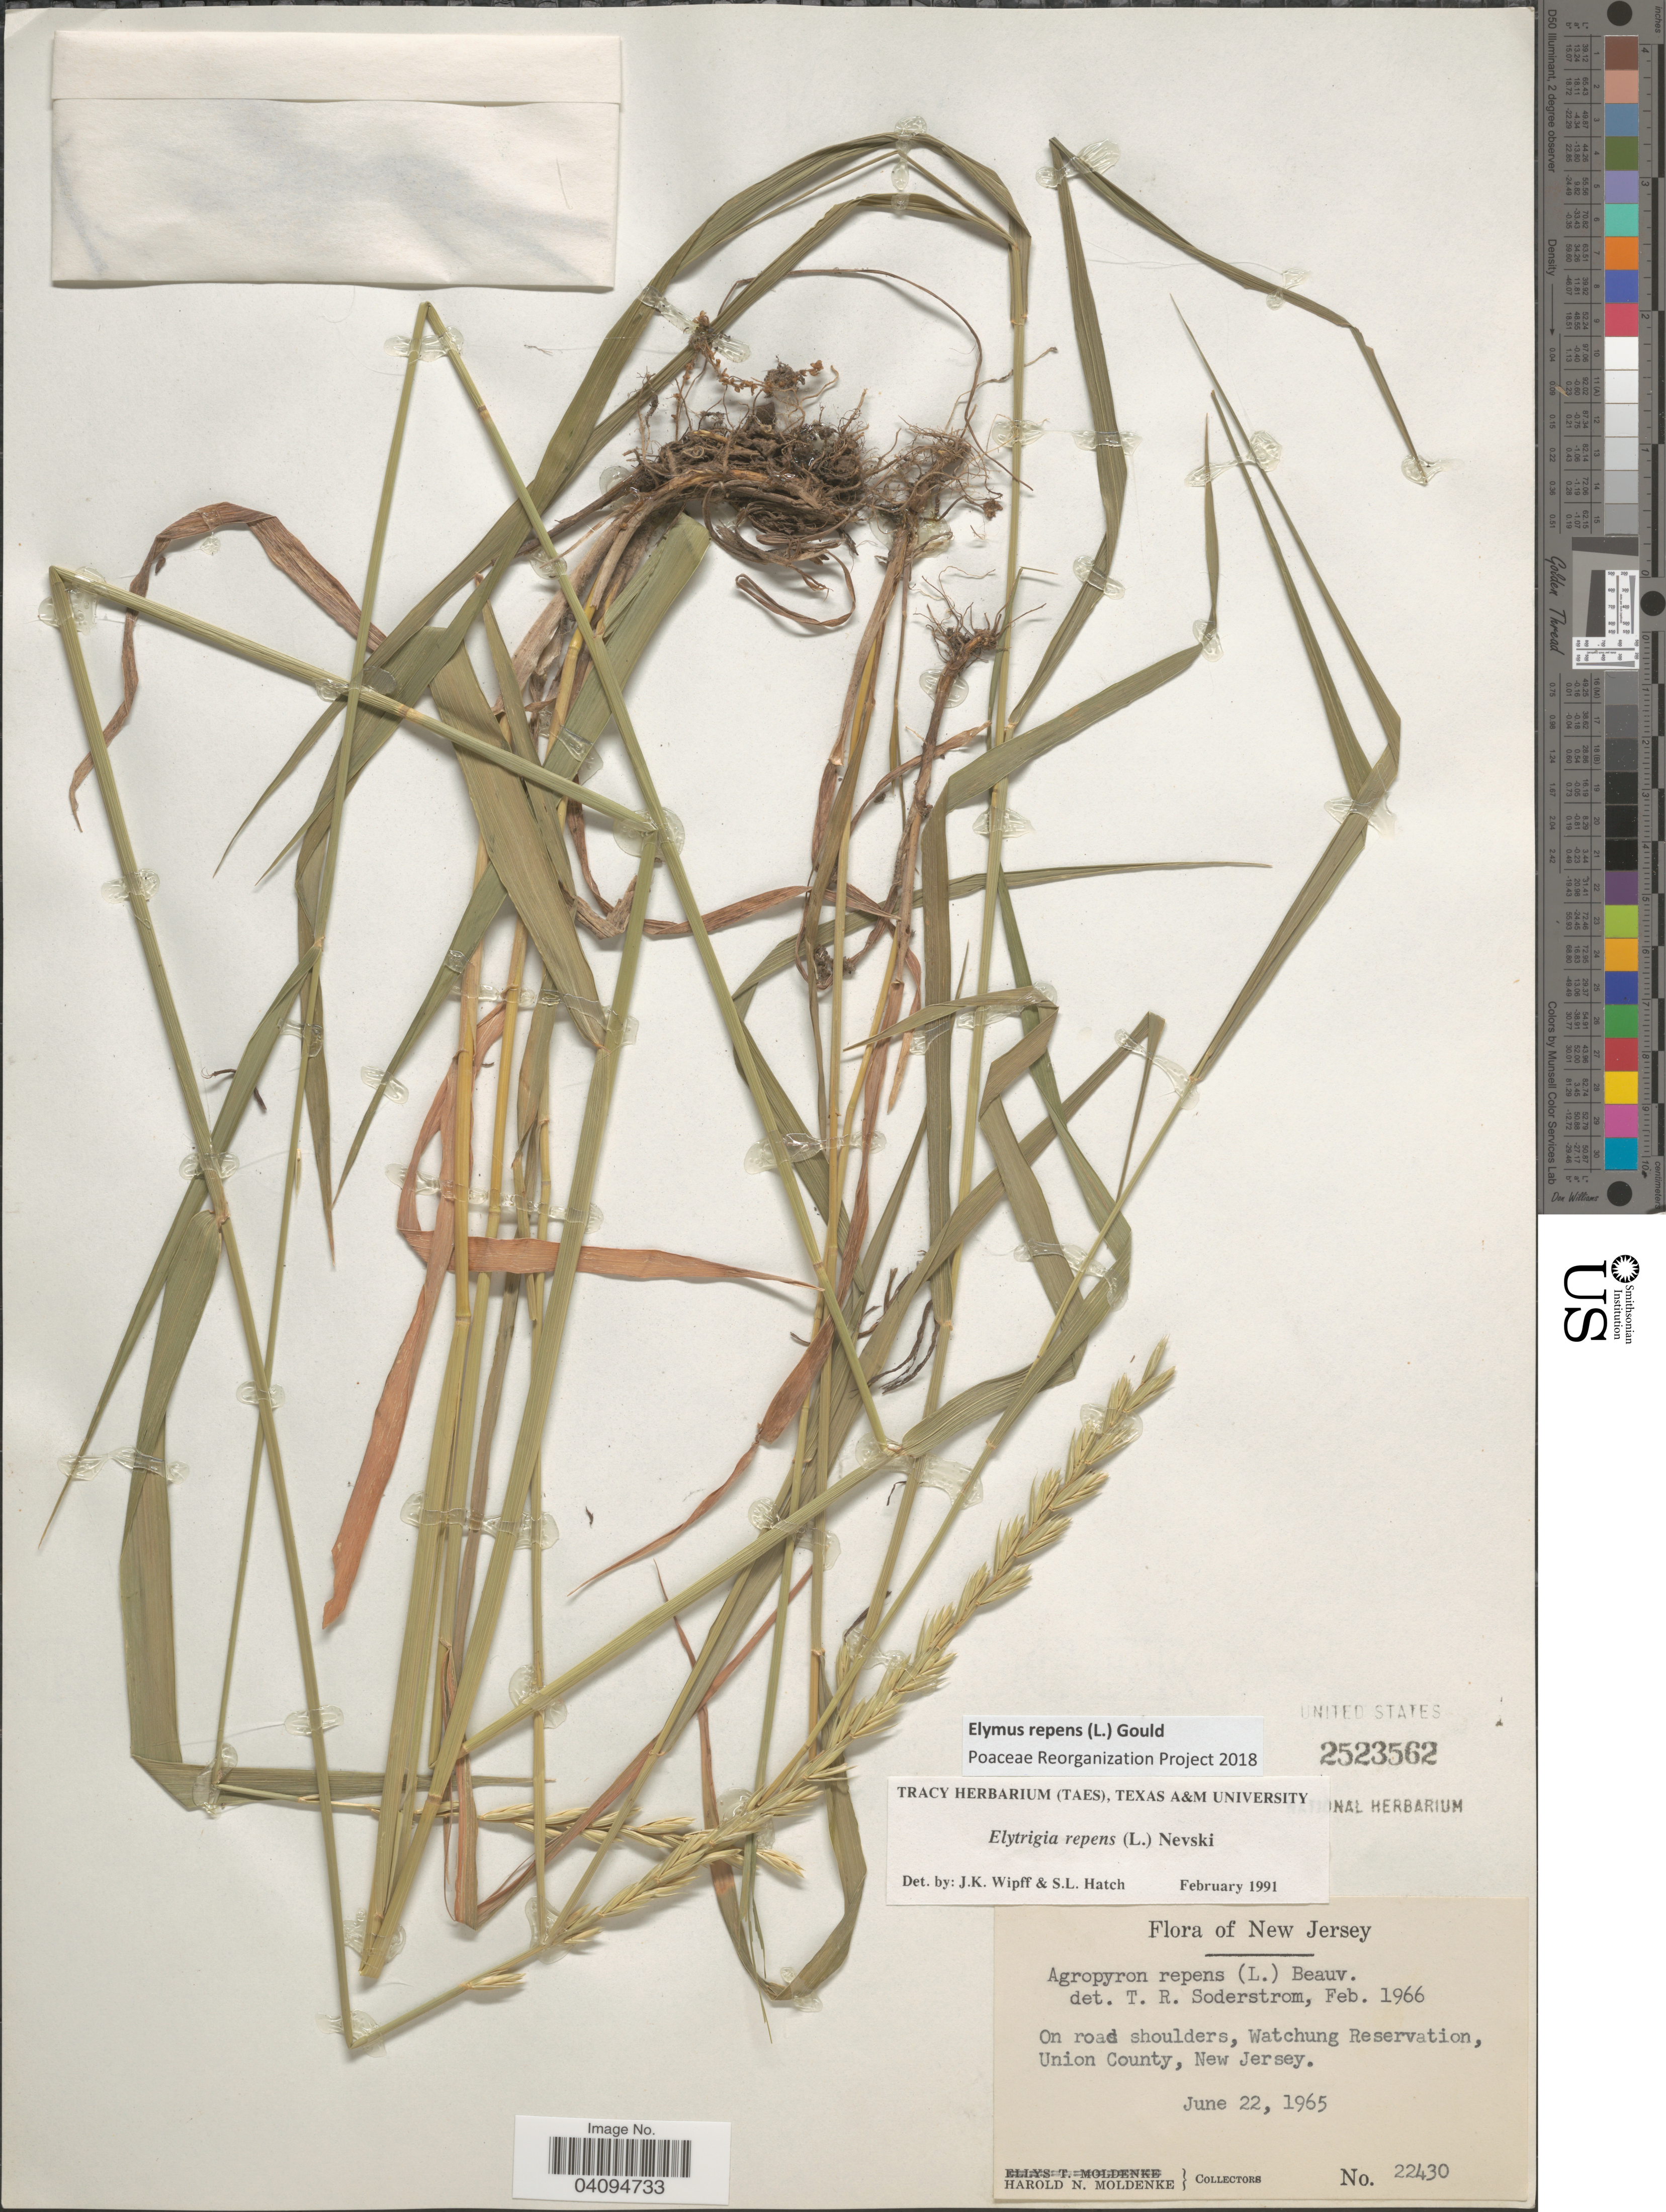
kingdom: Plantae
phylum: Tracheophyta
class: Liliopsida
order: Poales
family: Poaceae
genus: Elymus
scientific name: Elymus repens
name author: (L.) Gould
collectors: H. N. Moldenke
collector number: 22430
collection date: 1965-06-22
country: United States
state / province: New Jersey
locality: On road shoulders, Watchung Reservation, Union County.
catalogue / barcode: US 2523562